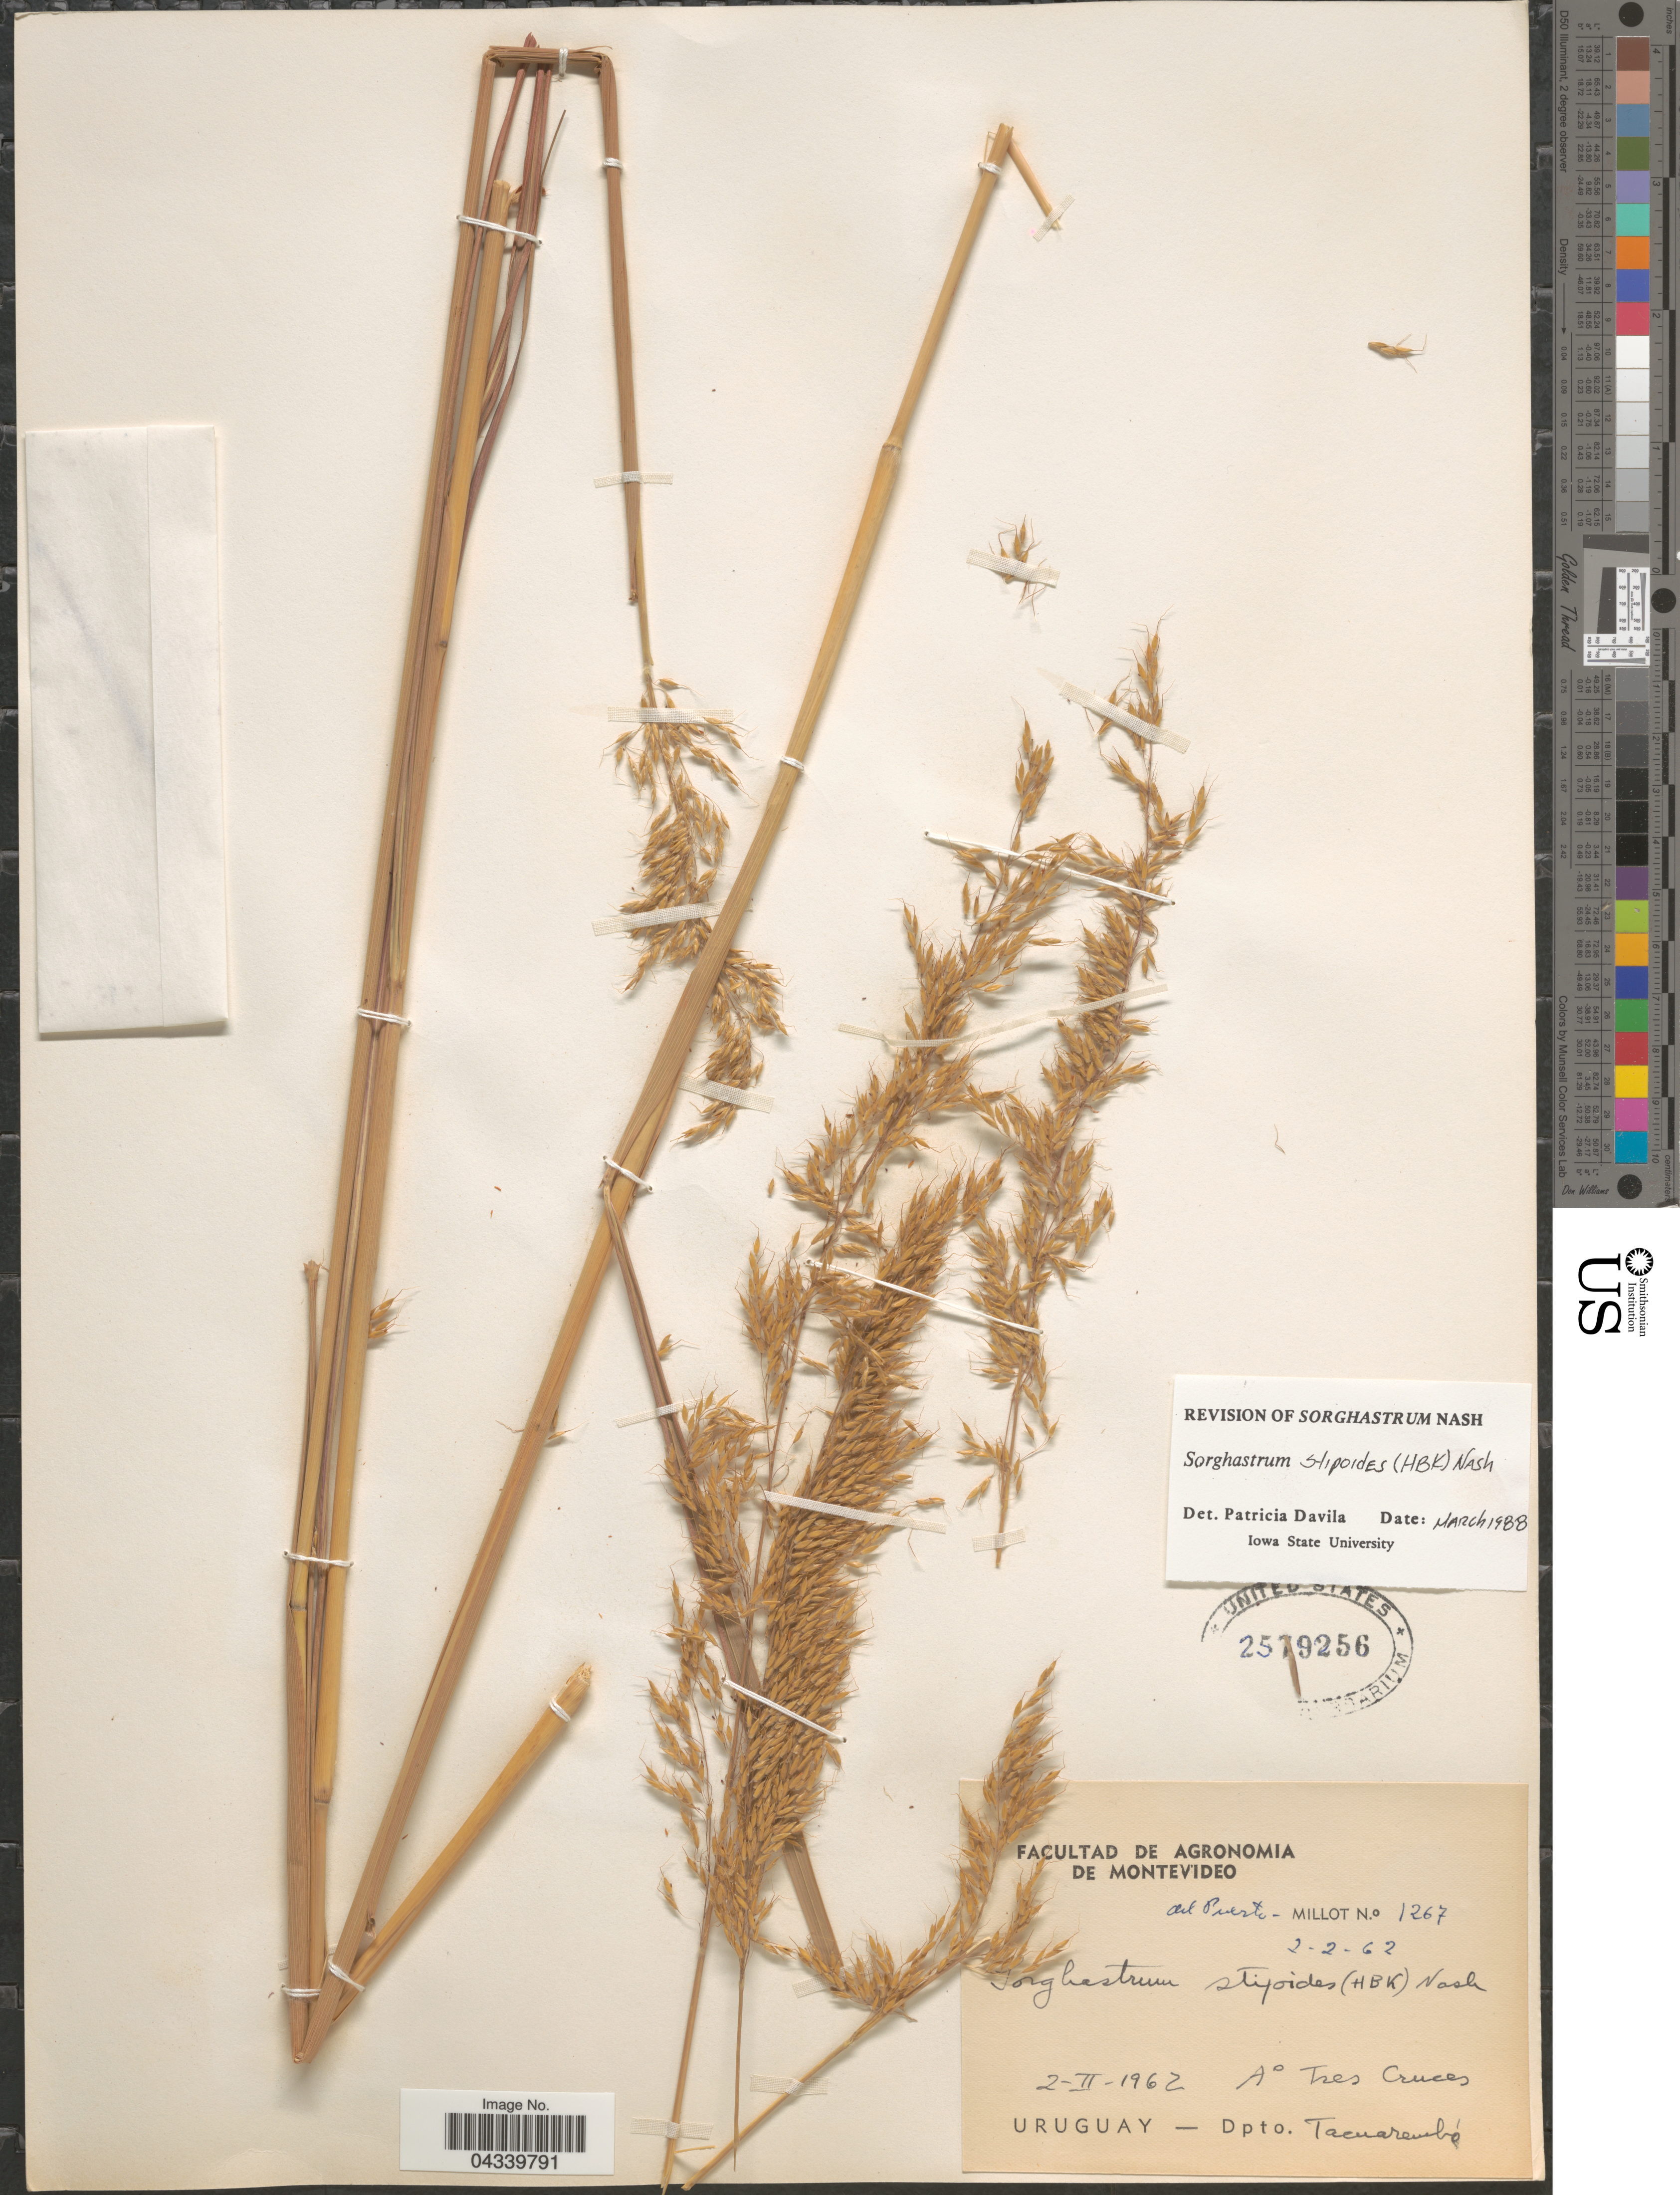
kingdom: Plantae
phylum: Tracheophyta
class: Liliopsida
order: Poales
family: Poaceae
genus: Sorghastrum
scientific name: Sorghastrum stipoides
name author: (Kunth) Nash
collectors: Del Puerto & -. Millot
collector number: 1267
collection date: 1962-02-02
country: Uruguay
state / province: Tacuarembó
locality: A° Tres Cruces. Dpto. Tacuarembó.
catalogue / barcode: US 2579256